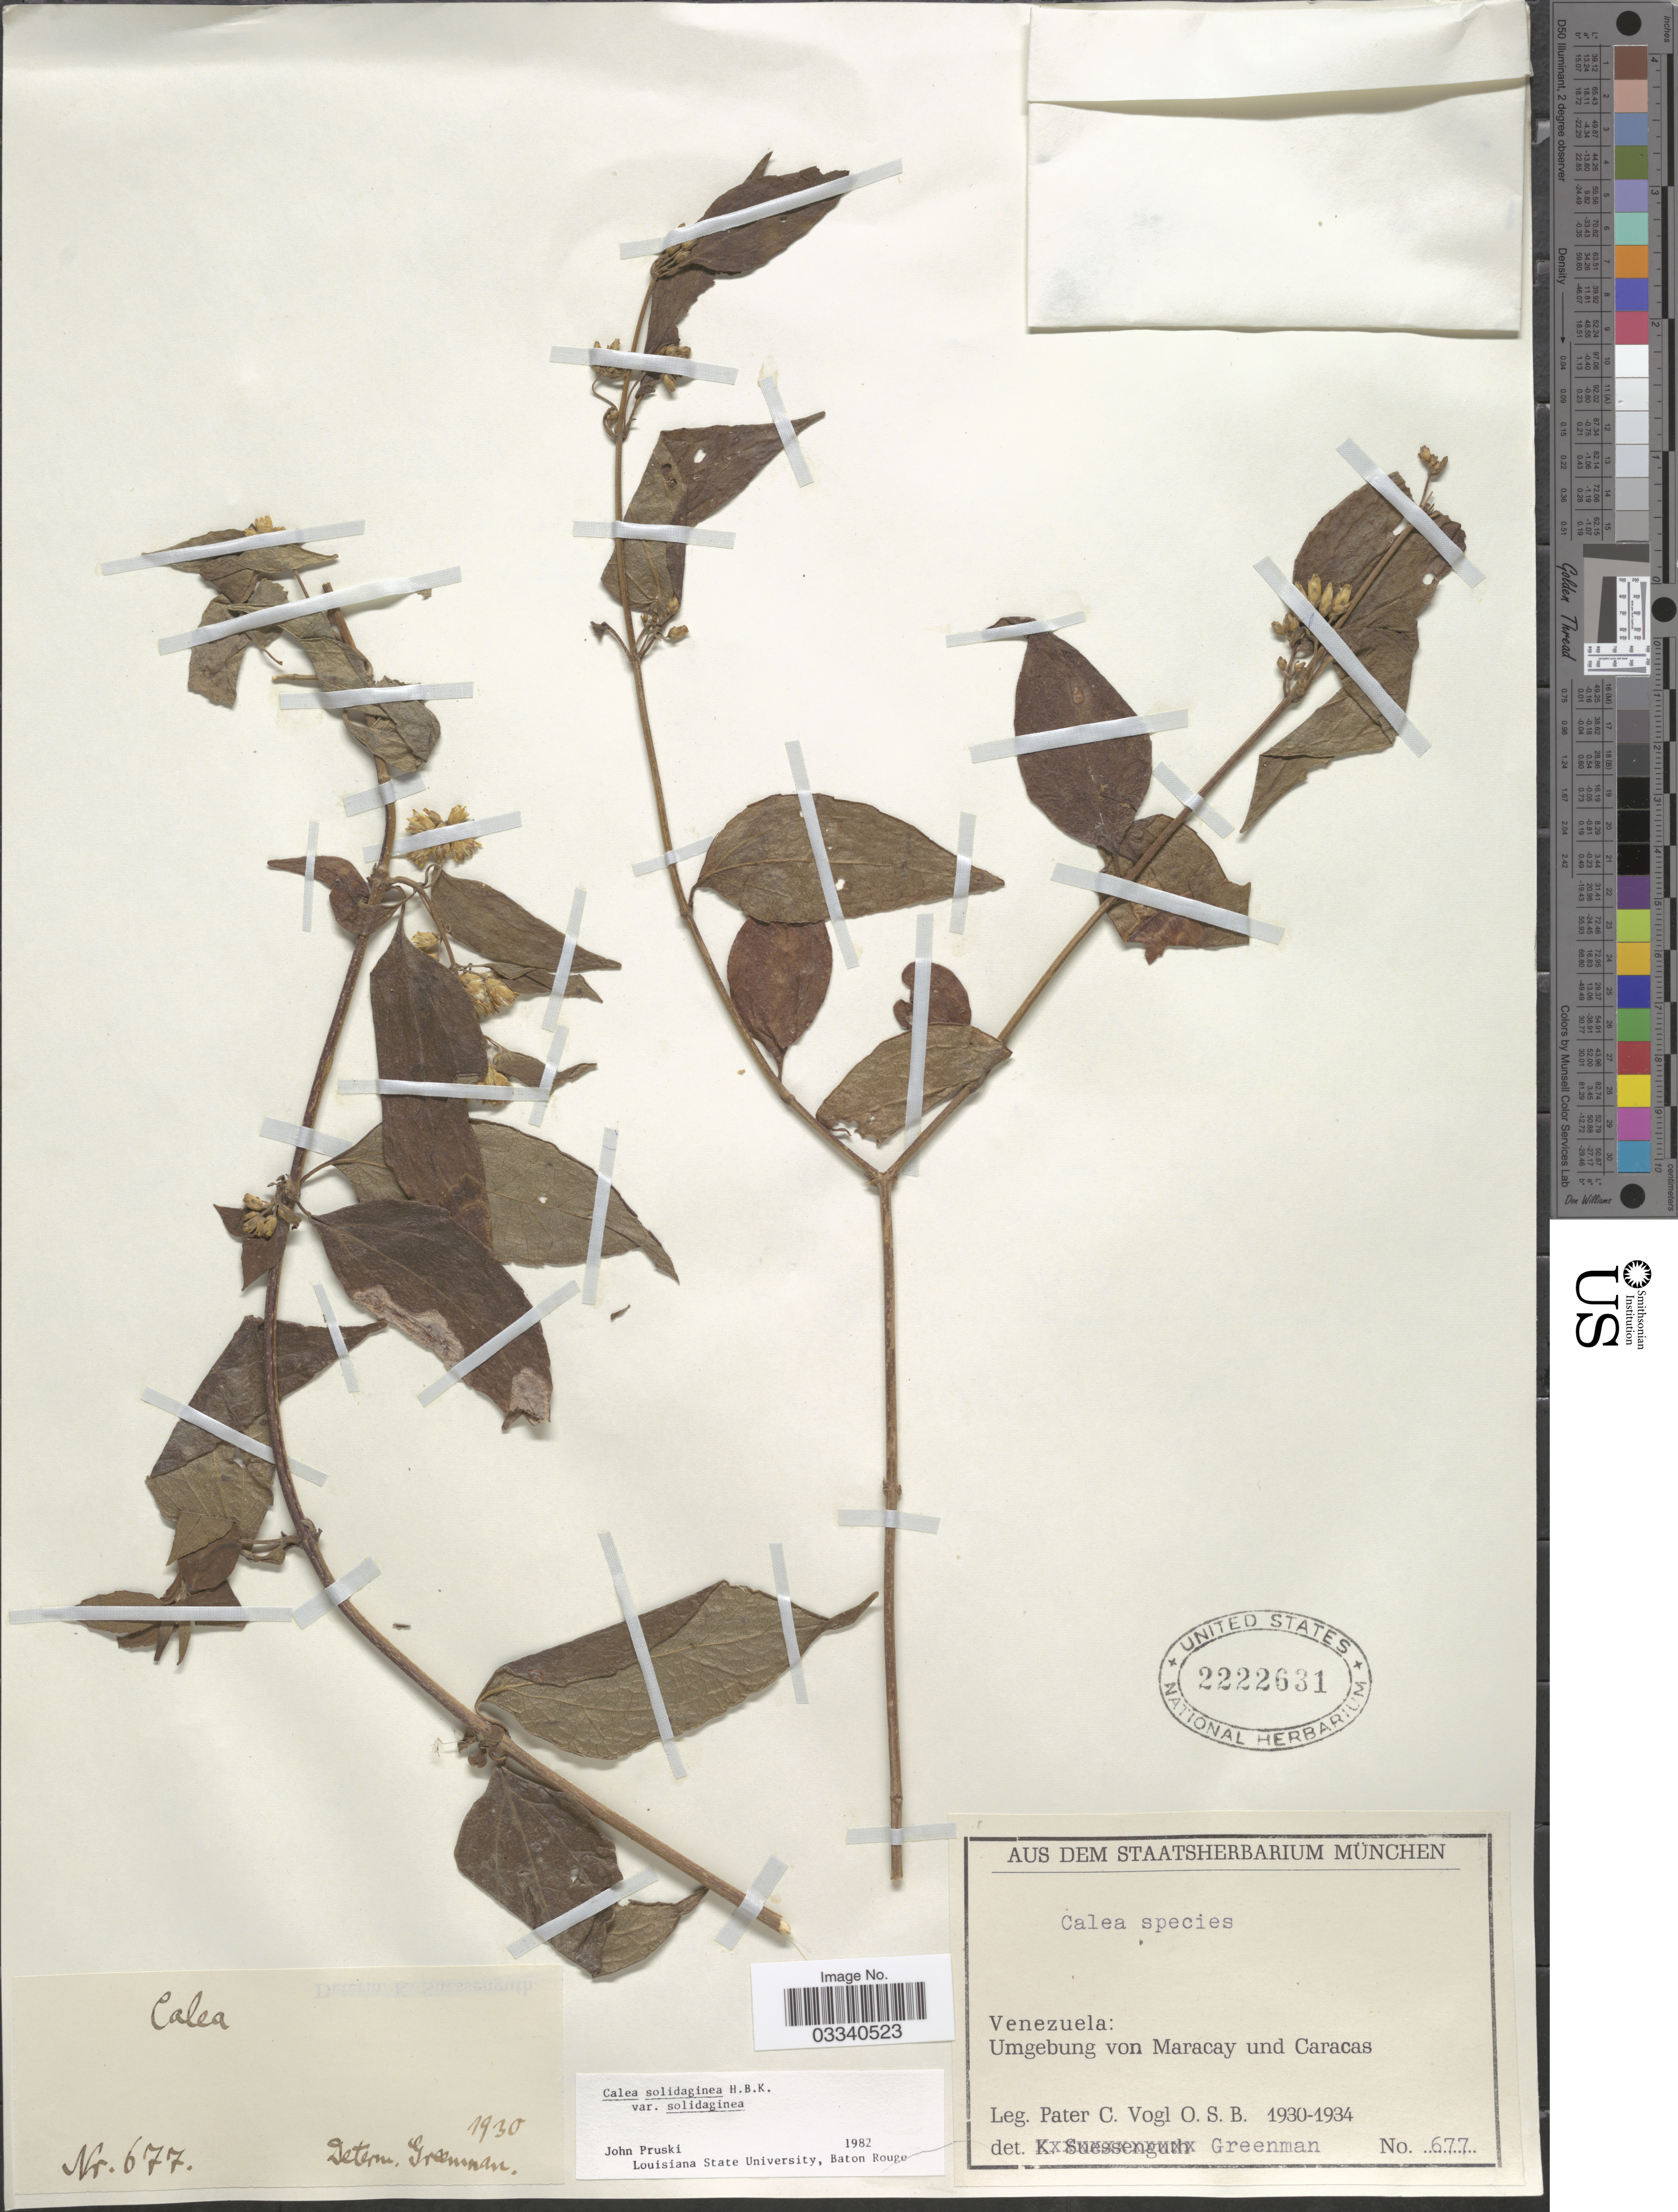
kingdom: Plantae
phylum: Tracheophyta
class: Magnoliopsida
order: Asterales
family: Asteraceae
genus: Calea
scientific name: Calea solidaginea var. solidaginea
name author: Kunth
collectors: P. Vogl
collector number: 677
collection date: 1930/1934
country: Venezuela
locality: Umgebung von Maracay und Caracas.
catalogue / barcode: US 2222631